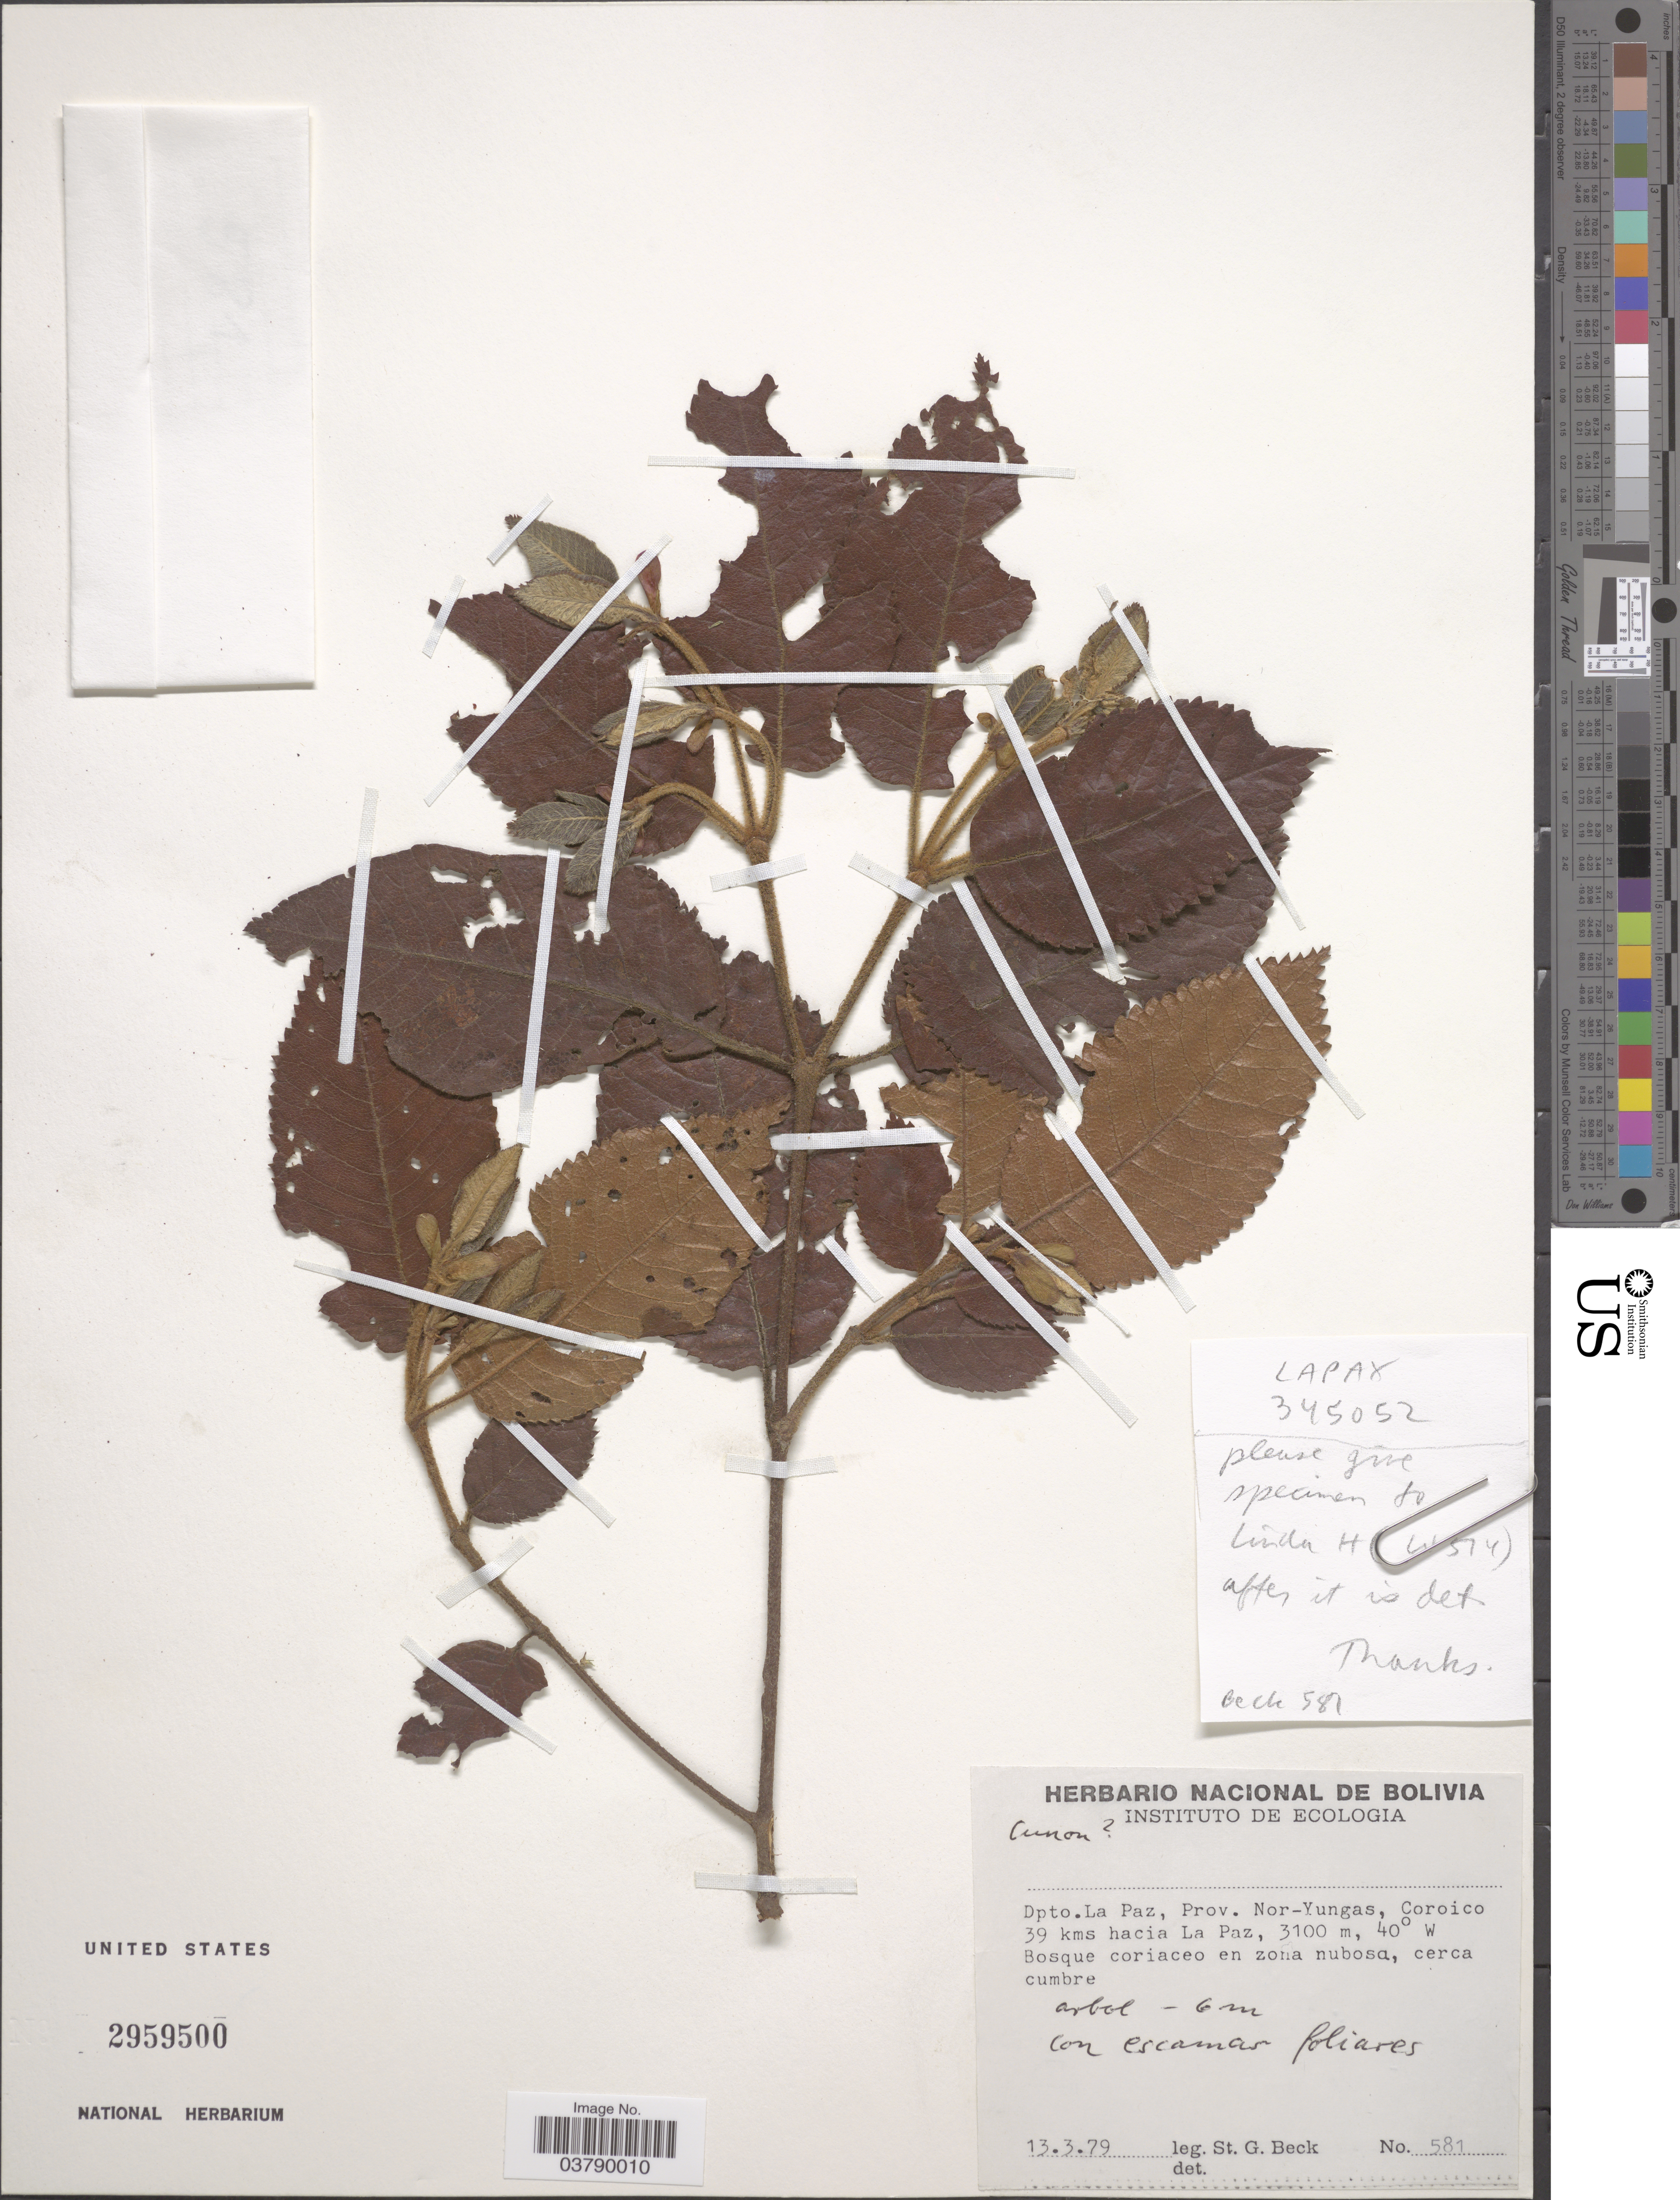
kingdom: Plantae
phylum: Tracheophyta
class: Magnoliopsida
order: Oxalidales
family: Cunoniaceae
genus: Weinmannia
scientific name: Weinmannia sp.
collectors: S. G. Beck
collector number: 581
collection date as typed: Transcribed d/m/y: 13/3/79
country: Bolivia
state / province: La Paz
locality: Dpto. La Paz, Prov. Nor-Yungas, Coroico 39 kms hacia La Paz.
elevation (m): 3100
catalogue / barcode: US 2959500